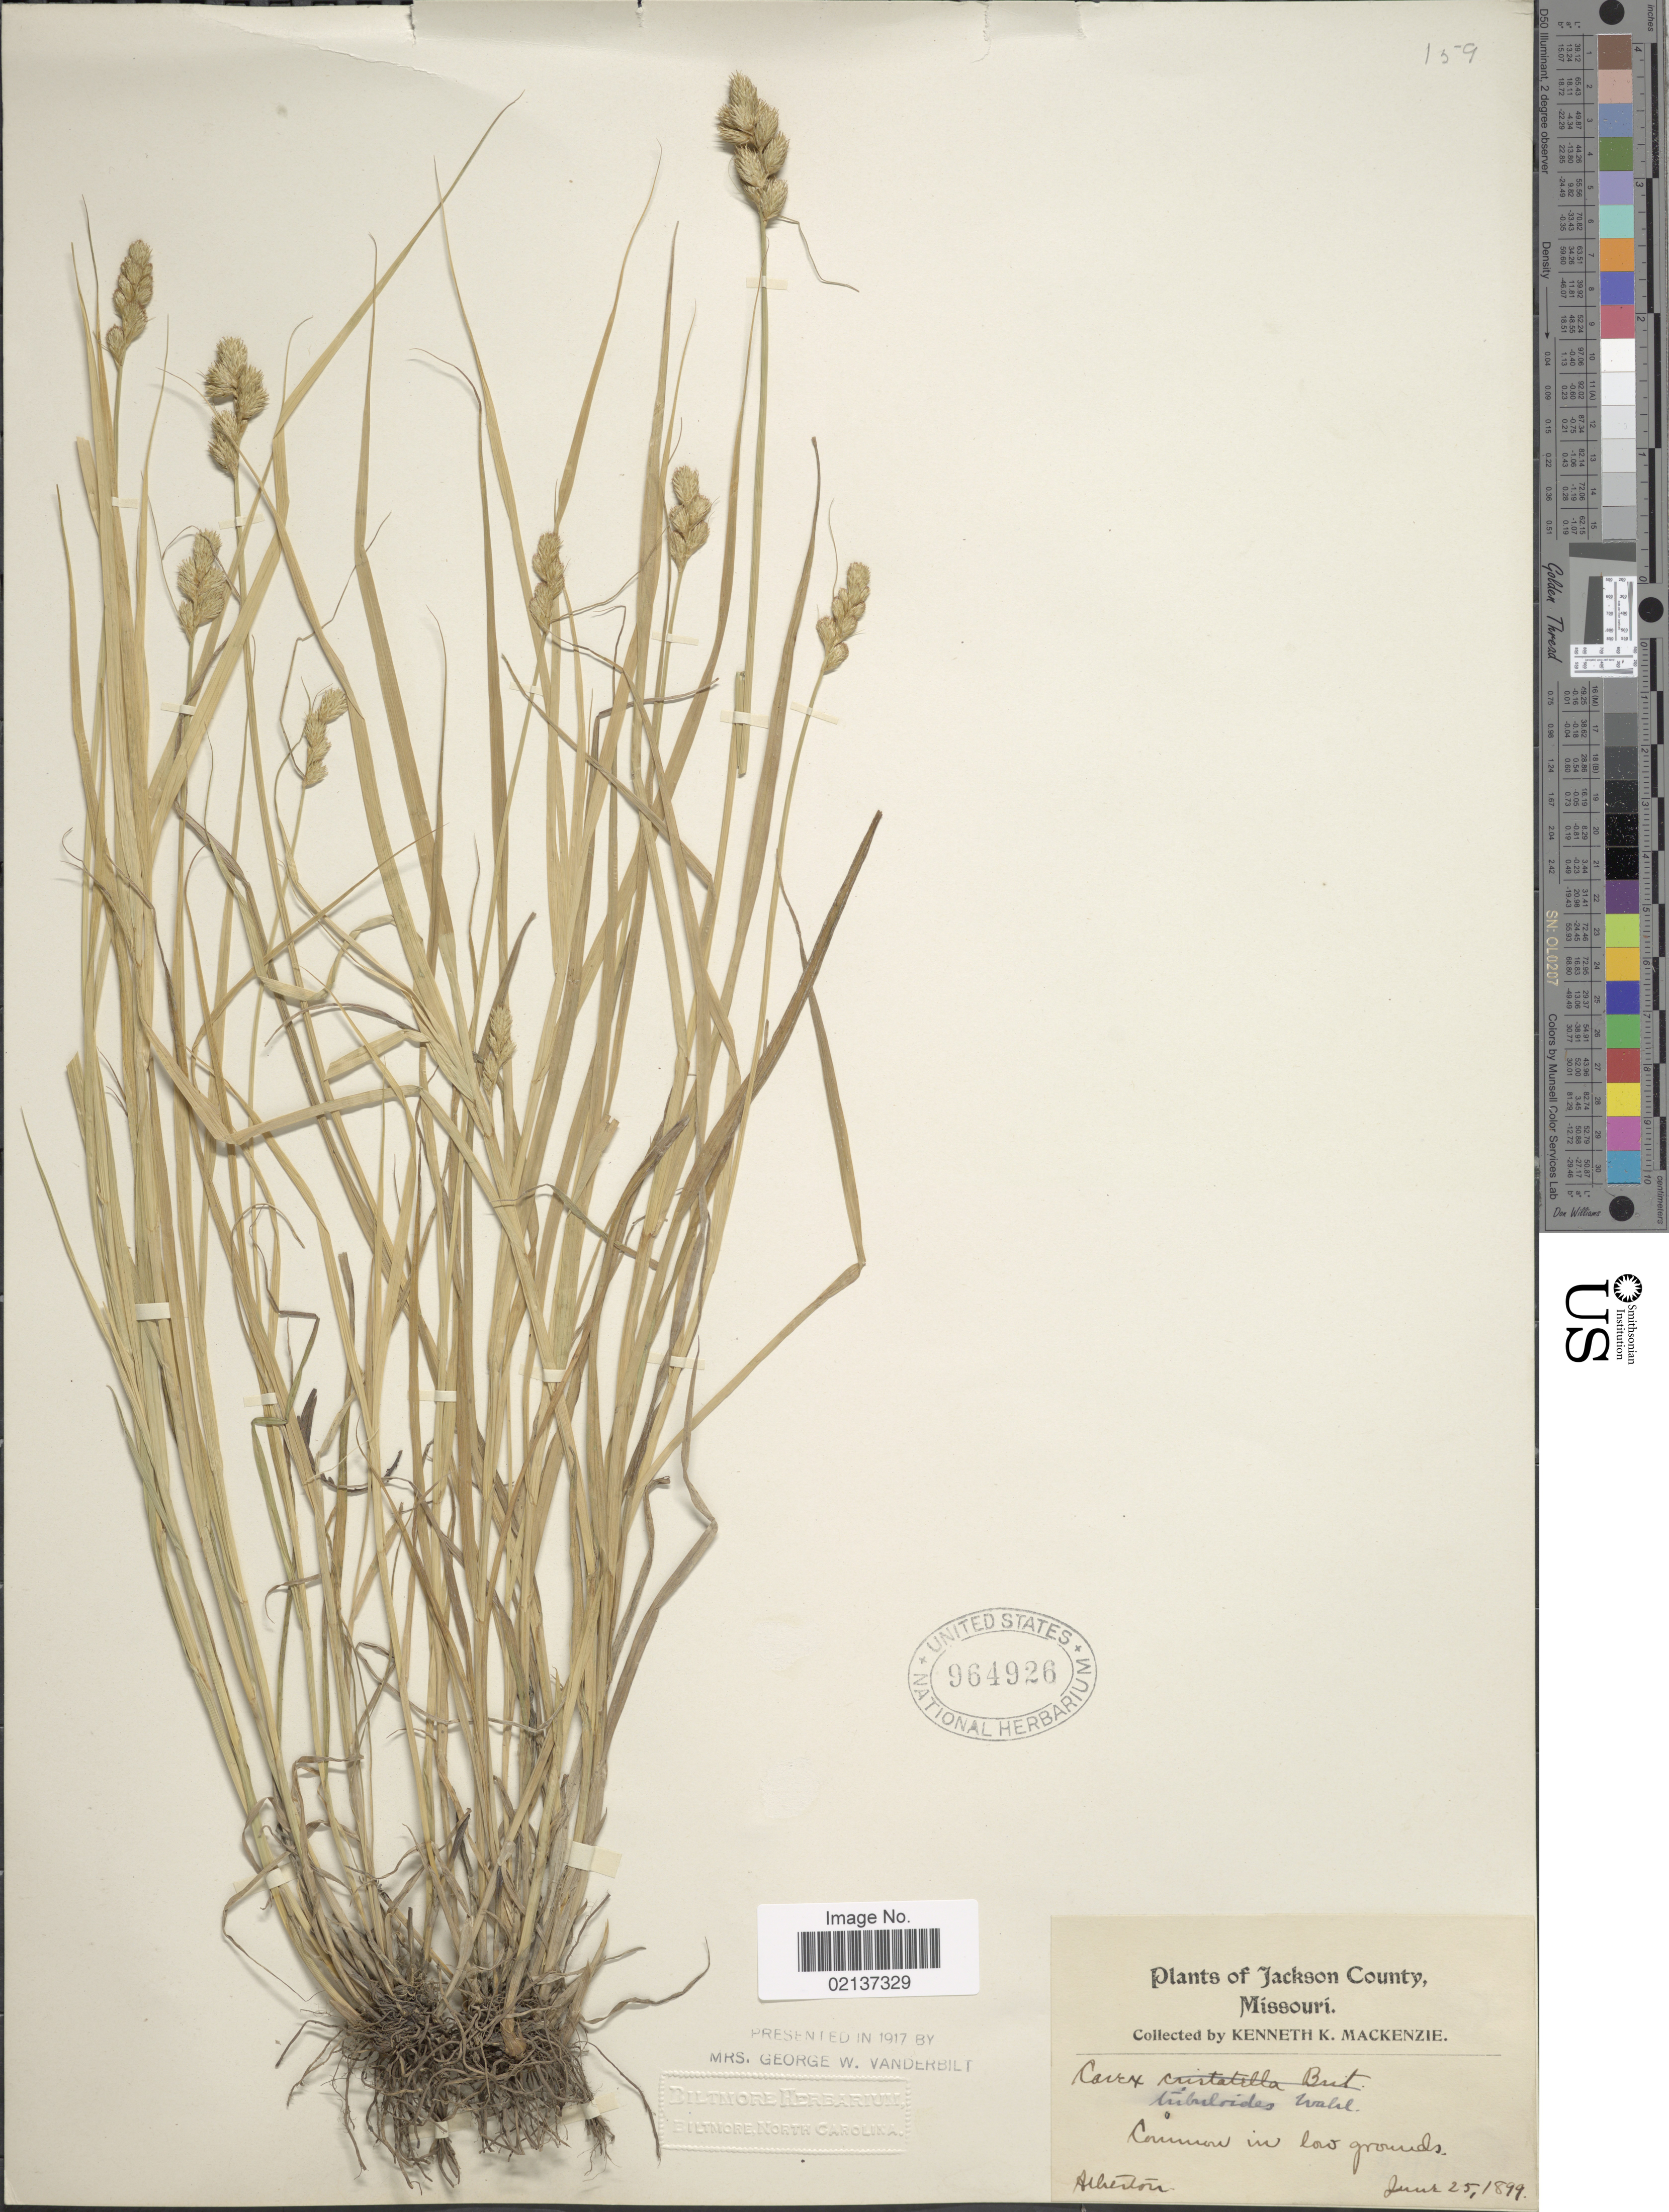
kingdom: Plantae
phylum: Tracheophyta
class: Liliopsida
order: Poales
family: Cyperaceae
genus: Carex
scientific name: Carex tribuloides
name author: Wahlenb.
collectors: K. K. Mackenzie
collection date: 1899-06-25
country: United States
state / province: Missouri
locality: Jackson County, Atherton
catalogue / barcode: US 964926